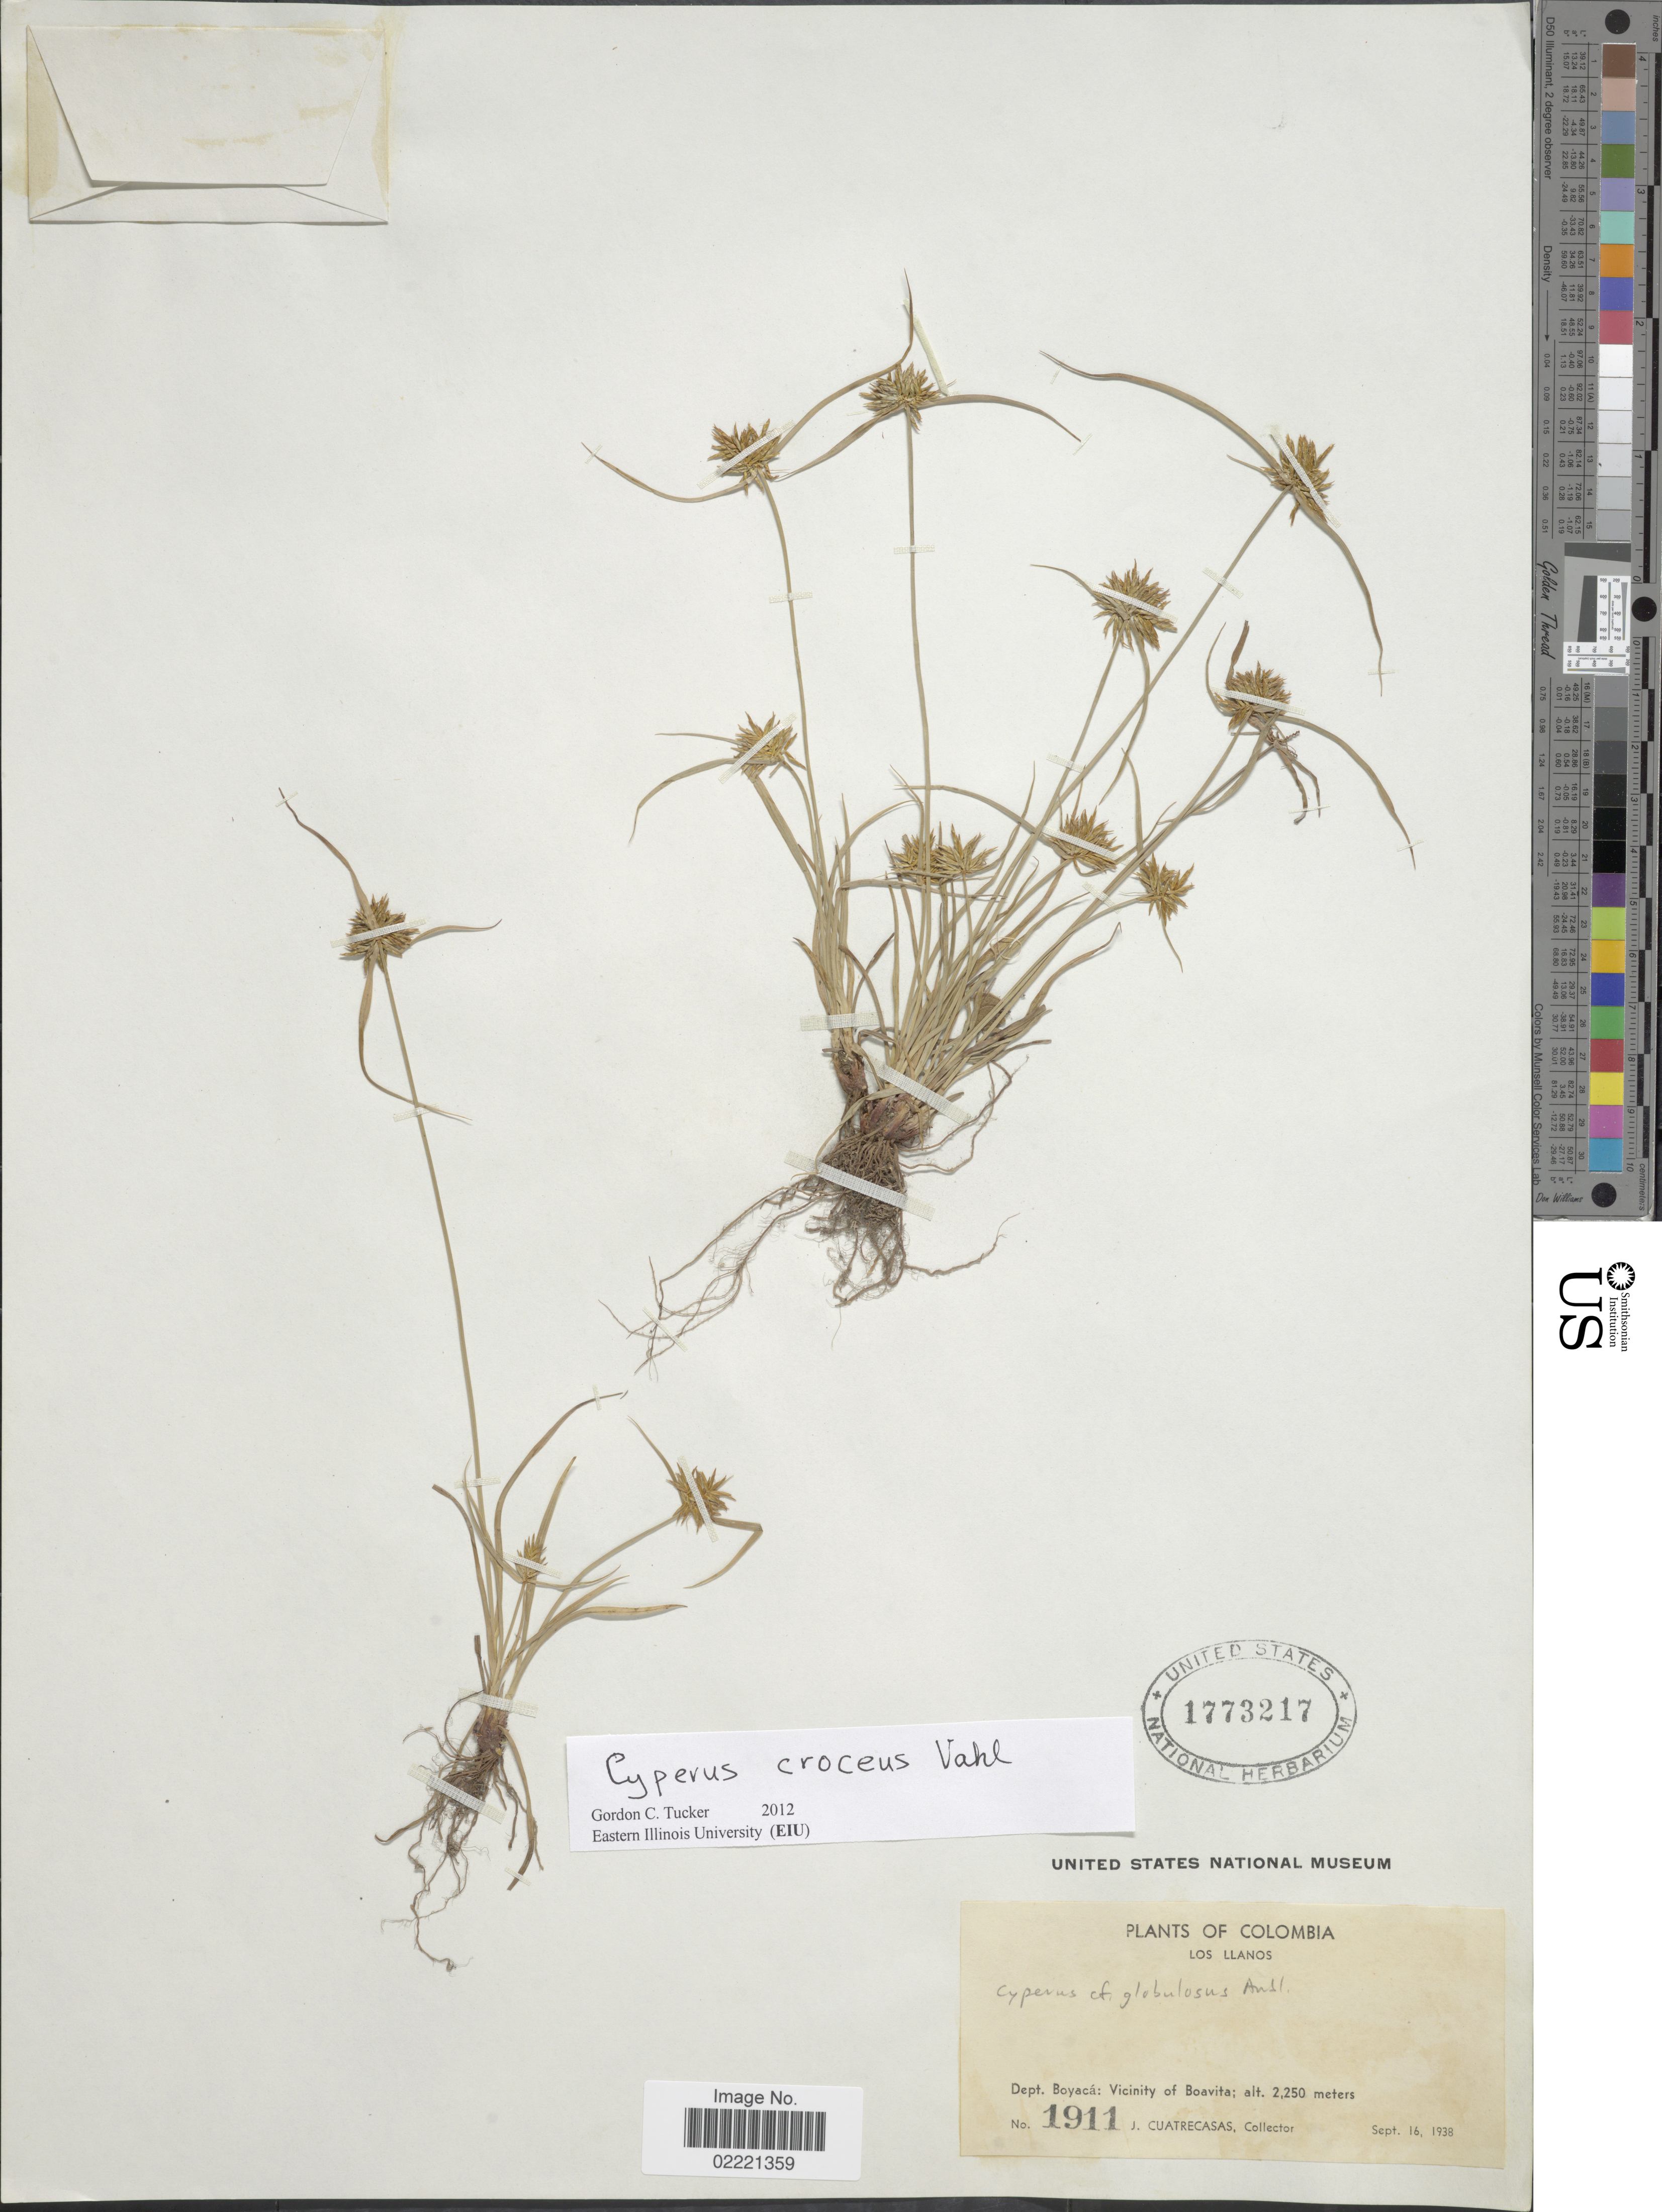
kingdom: Plantae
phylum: Tracheophyta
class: Liliopsida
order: Poales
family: Cyperaceae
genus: Cyperus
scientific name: Cyperus croceus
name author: Vahl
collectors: J. Cuatrecasas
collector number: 1911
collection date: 1938-09-16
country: Colombia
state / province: Boyacá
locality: Vicinity of Boavita, Los Llanos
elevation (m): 2250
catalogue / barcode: US 1773217